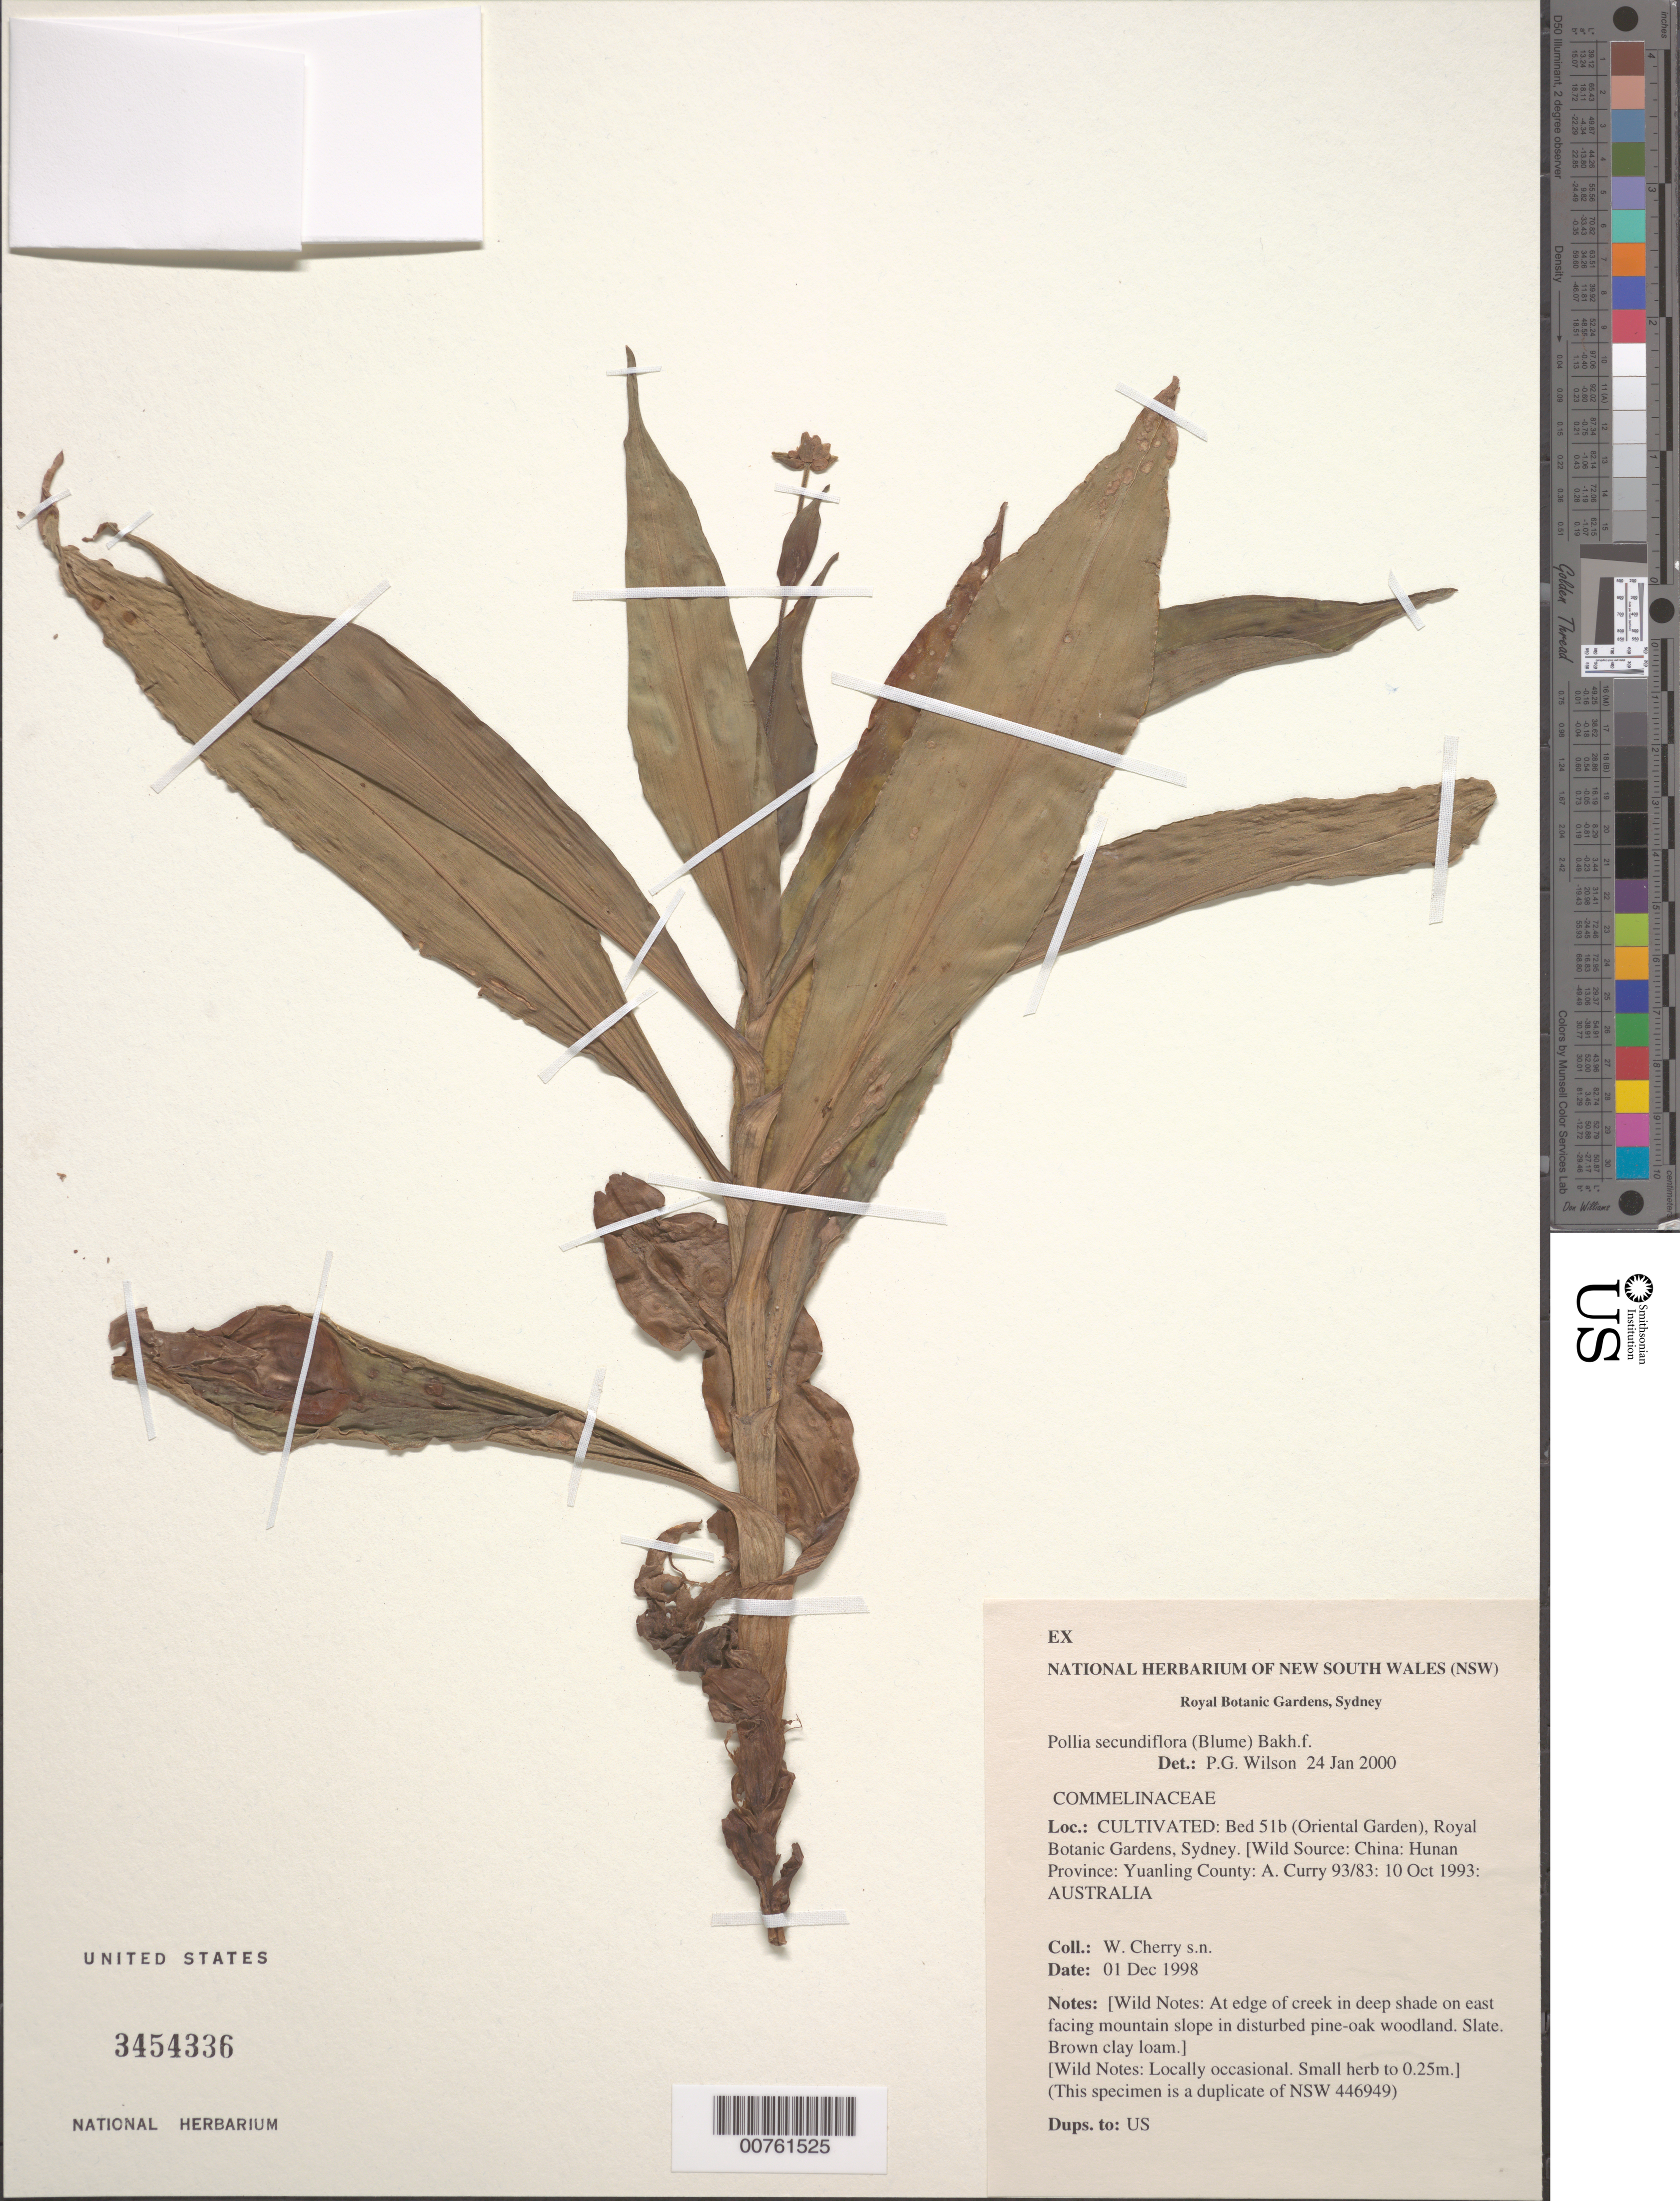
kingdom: Plantae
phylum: Tracheophyta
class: Liliopsida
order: Commelinales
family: Commelinaceae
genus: Pollia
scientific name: Pollia secundiflora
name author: (Blume) Bakh. f.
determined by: Wilson, Paul G.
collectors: W. A. Cherry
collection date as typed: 01 Dec 1998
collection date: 1998-12-01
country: Australia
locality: Royal Botanic Gardens, Sydney.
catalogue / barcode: US 3454336